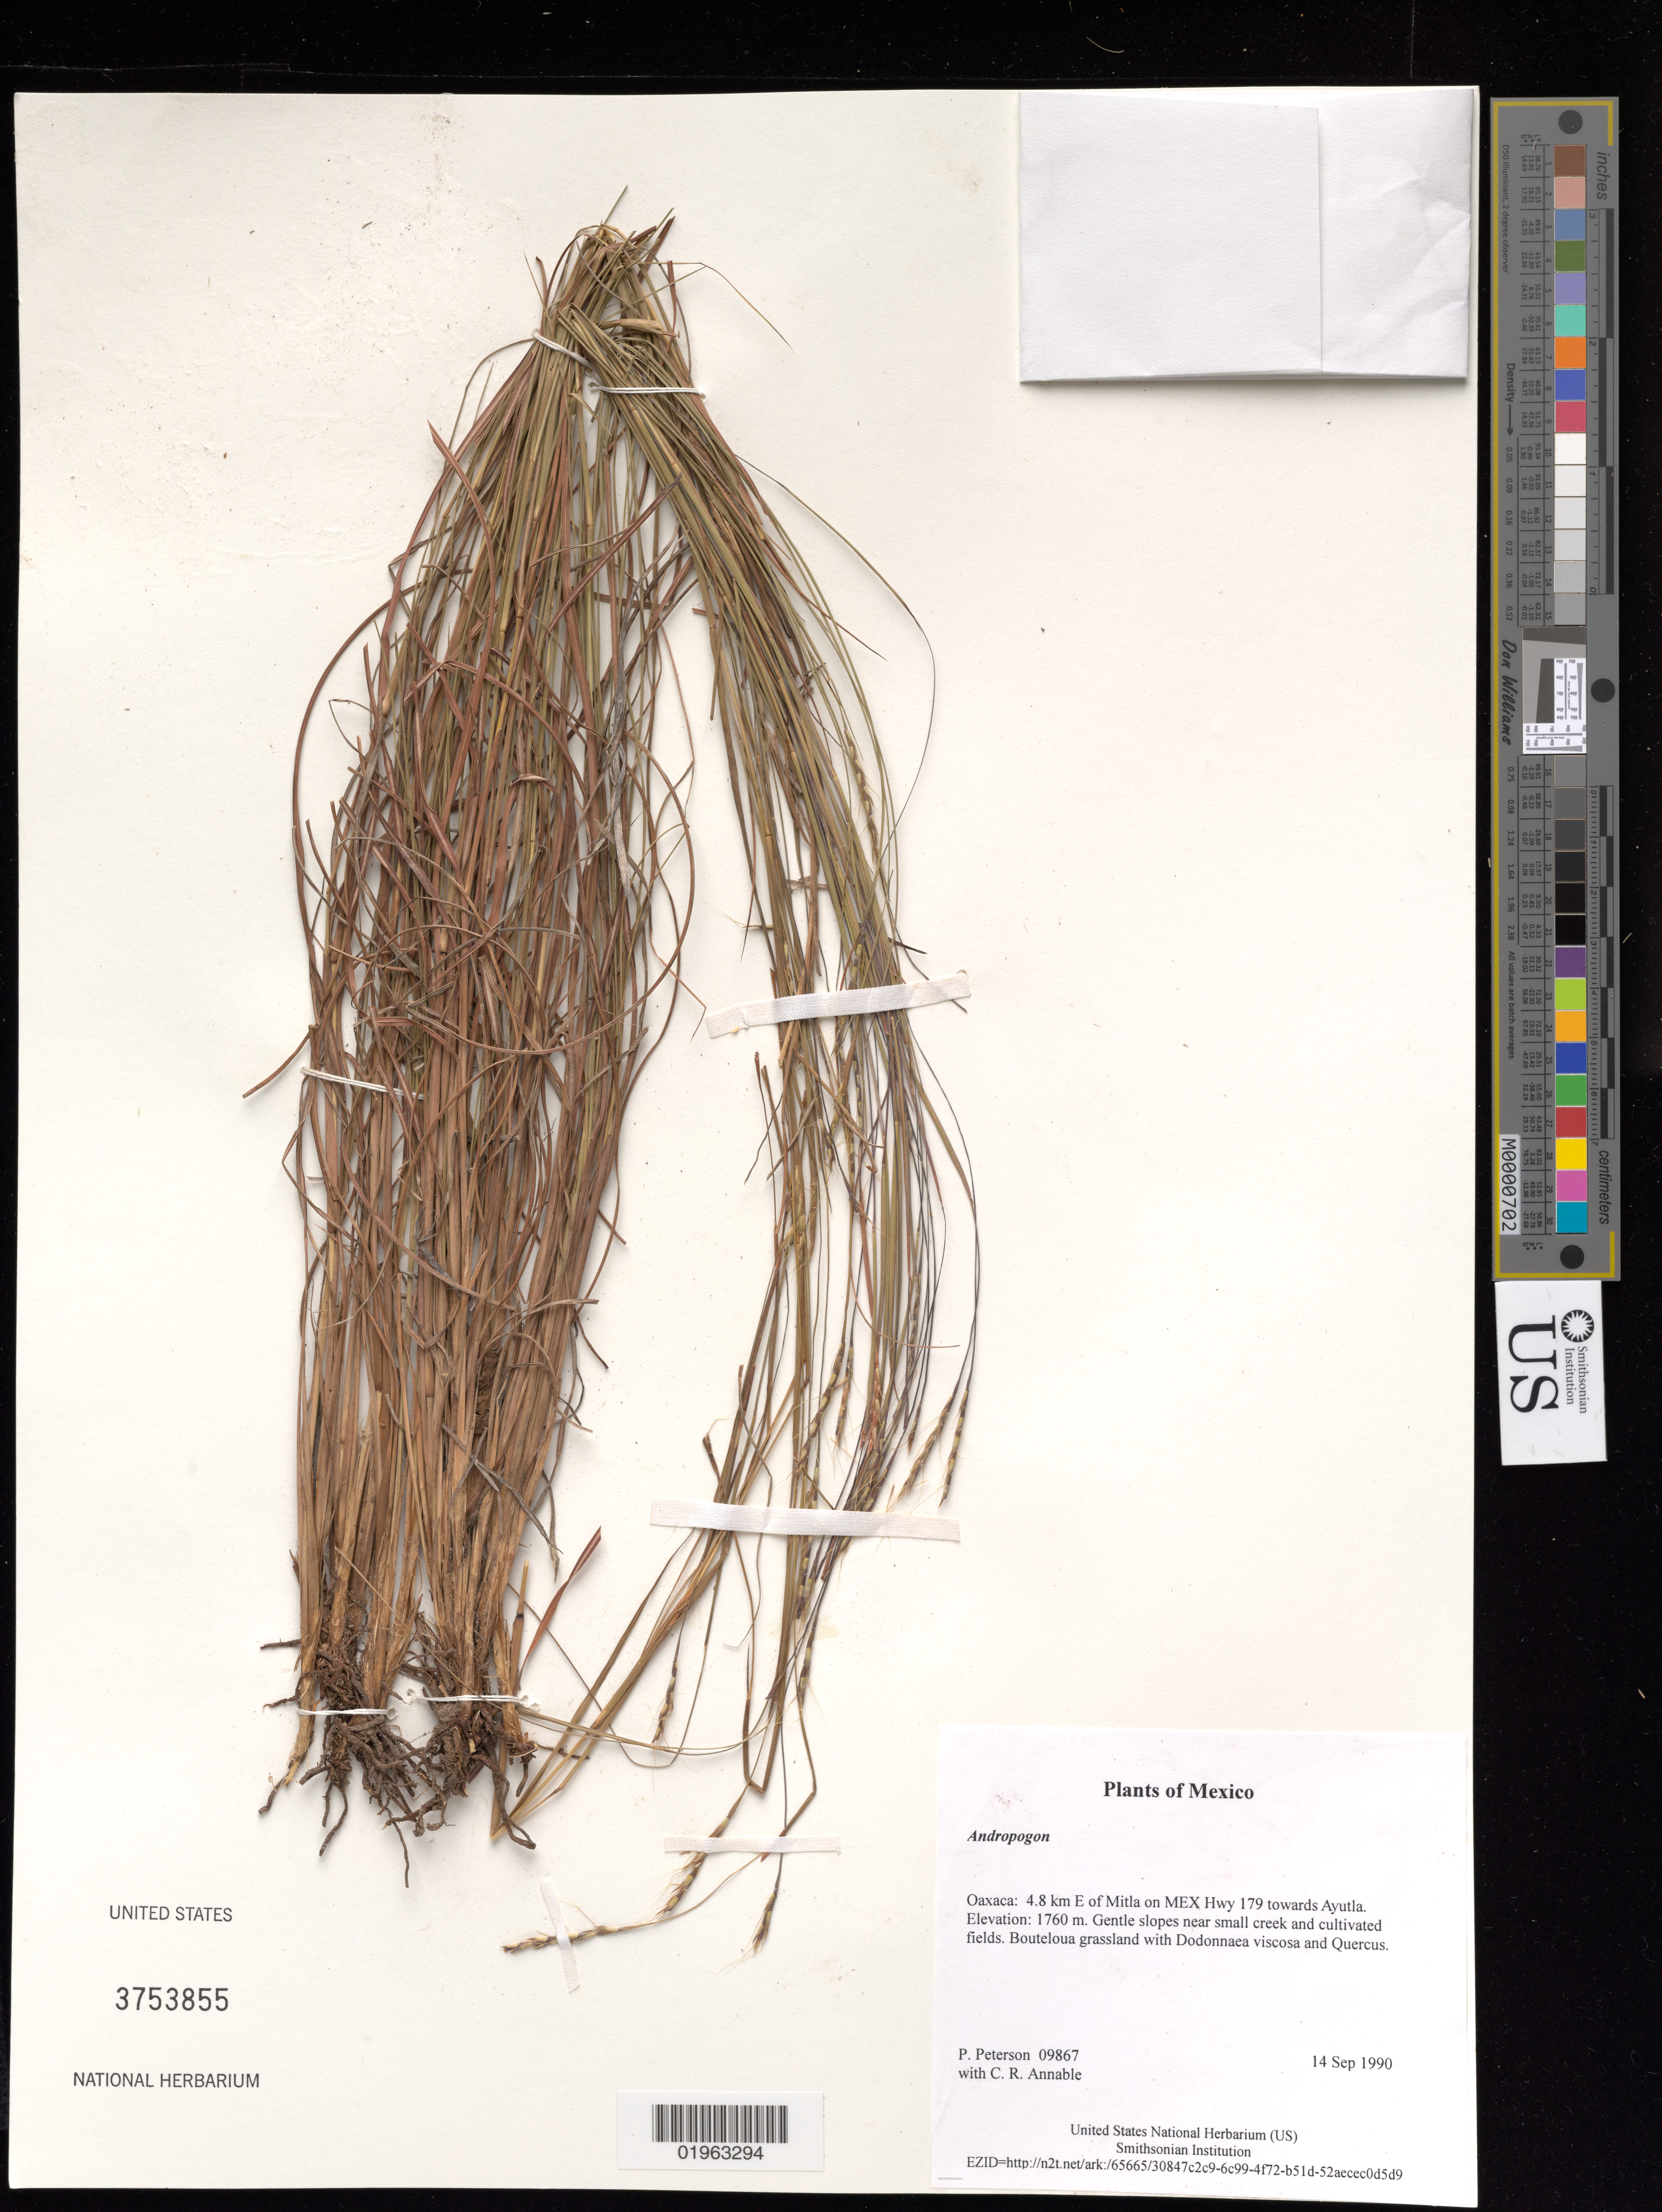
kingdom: Plantae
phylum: Tracheophyta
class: Liliopsida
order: Poales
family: Poaceae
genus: Andropogon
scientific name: Andropogon sp.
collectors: P. M. Peterson & C. R. Annable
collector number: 09867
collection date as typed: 14 Sep 1990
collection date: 1990-09-14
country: Mexico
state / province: Oaxaca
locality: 4.8 km E of Mitla on MEX Hwy 179 towards Ayutla.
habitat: Gentle slopes near small creek and cultivated fields. Bouteloua grassland with Dodonnaea viscosa and Quercus.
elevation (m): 1760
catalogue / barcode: US 3753855